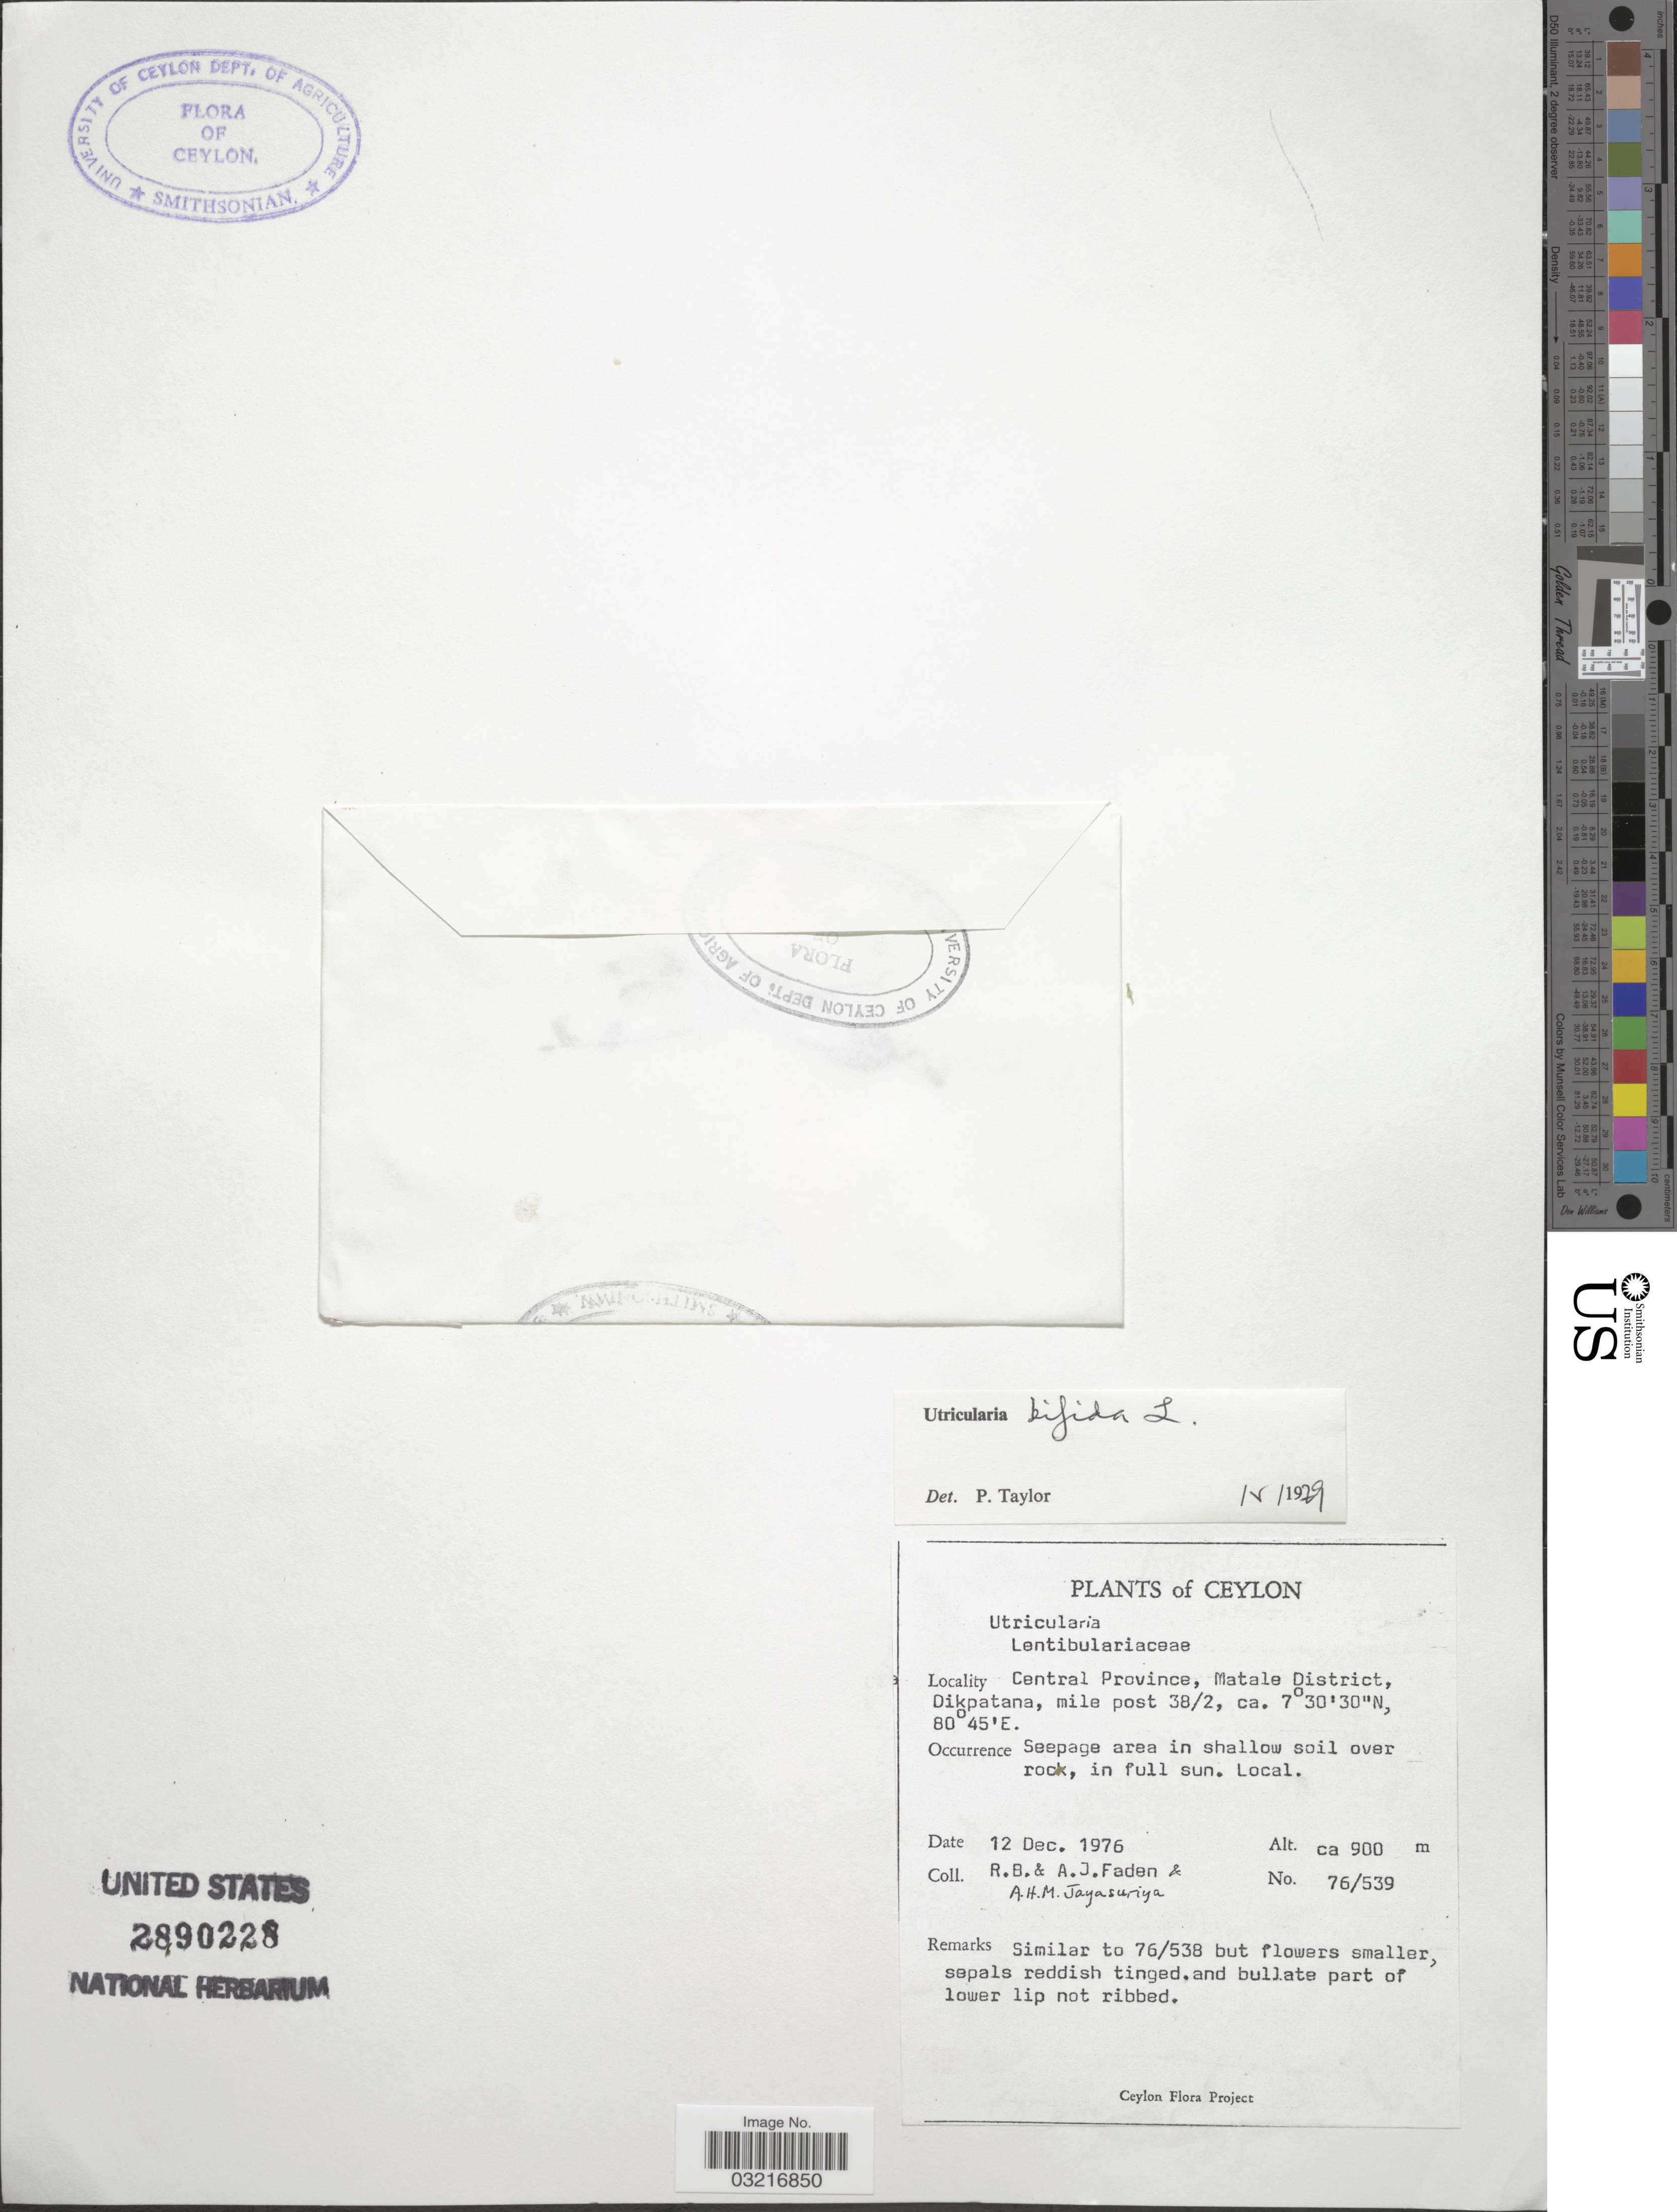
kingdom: Plantae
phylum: Tracheophyta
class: Magnoliopsida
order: Lamiales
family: Lentibulariaceae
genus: Utricularia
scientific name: Utricularia bifida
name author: L.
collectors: R. B. Faden, A. J. Faden & A. H. Jayasuriya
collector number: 76/539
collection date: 1976-12-12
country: Sri Lanka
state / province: Central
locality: Ceylon, Matale District, Dikpatana, mile post 38/2.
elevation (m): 900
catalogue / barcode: US 2890228